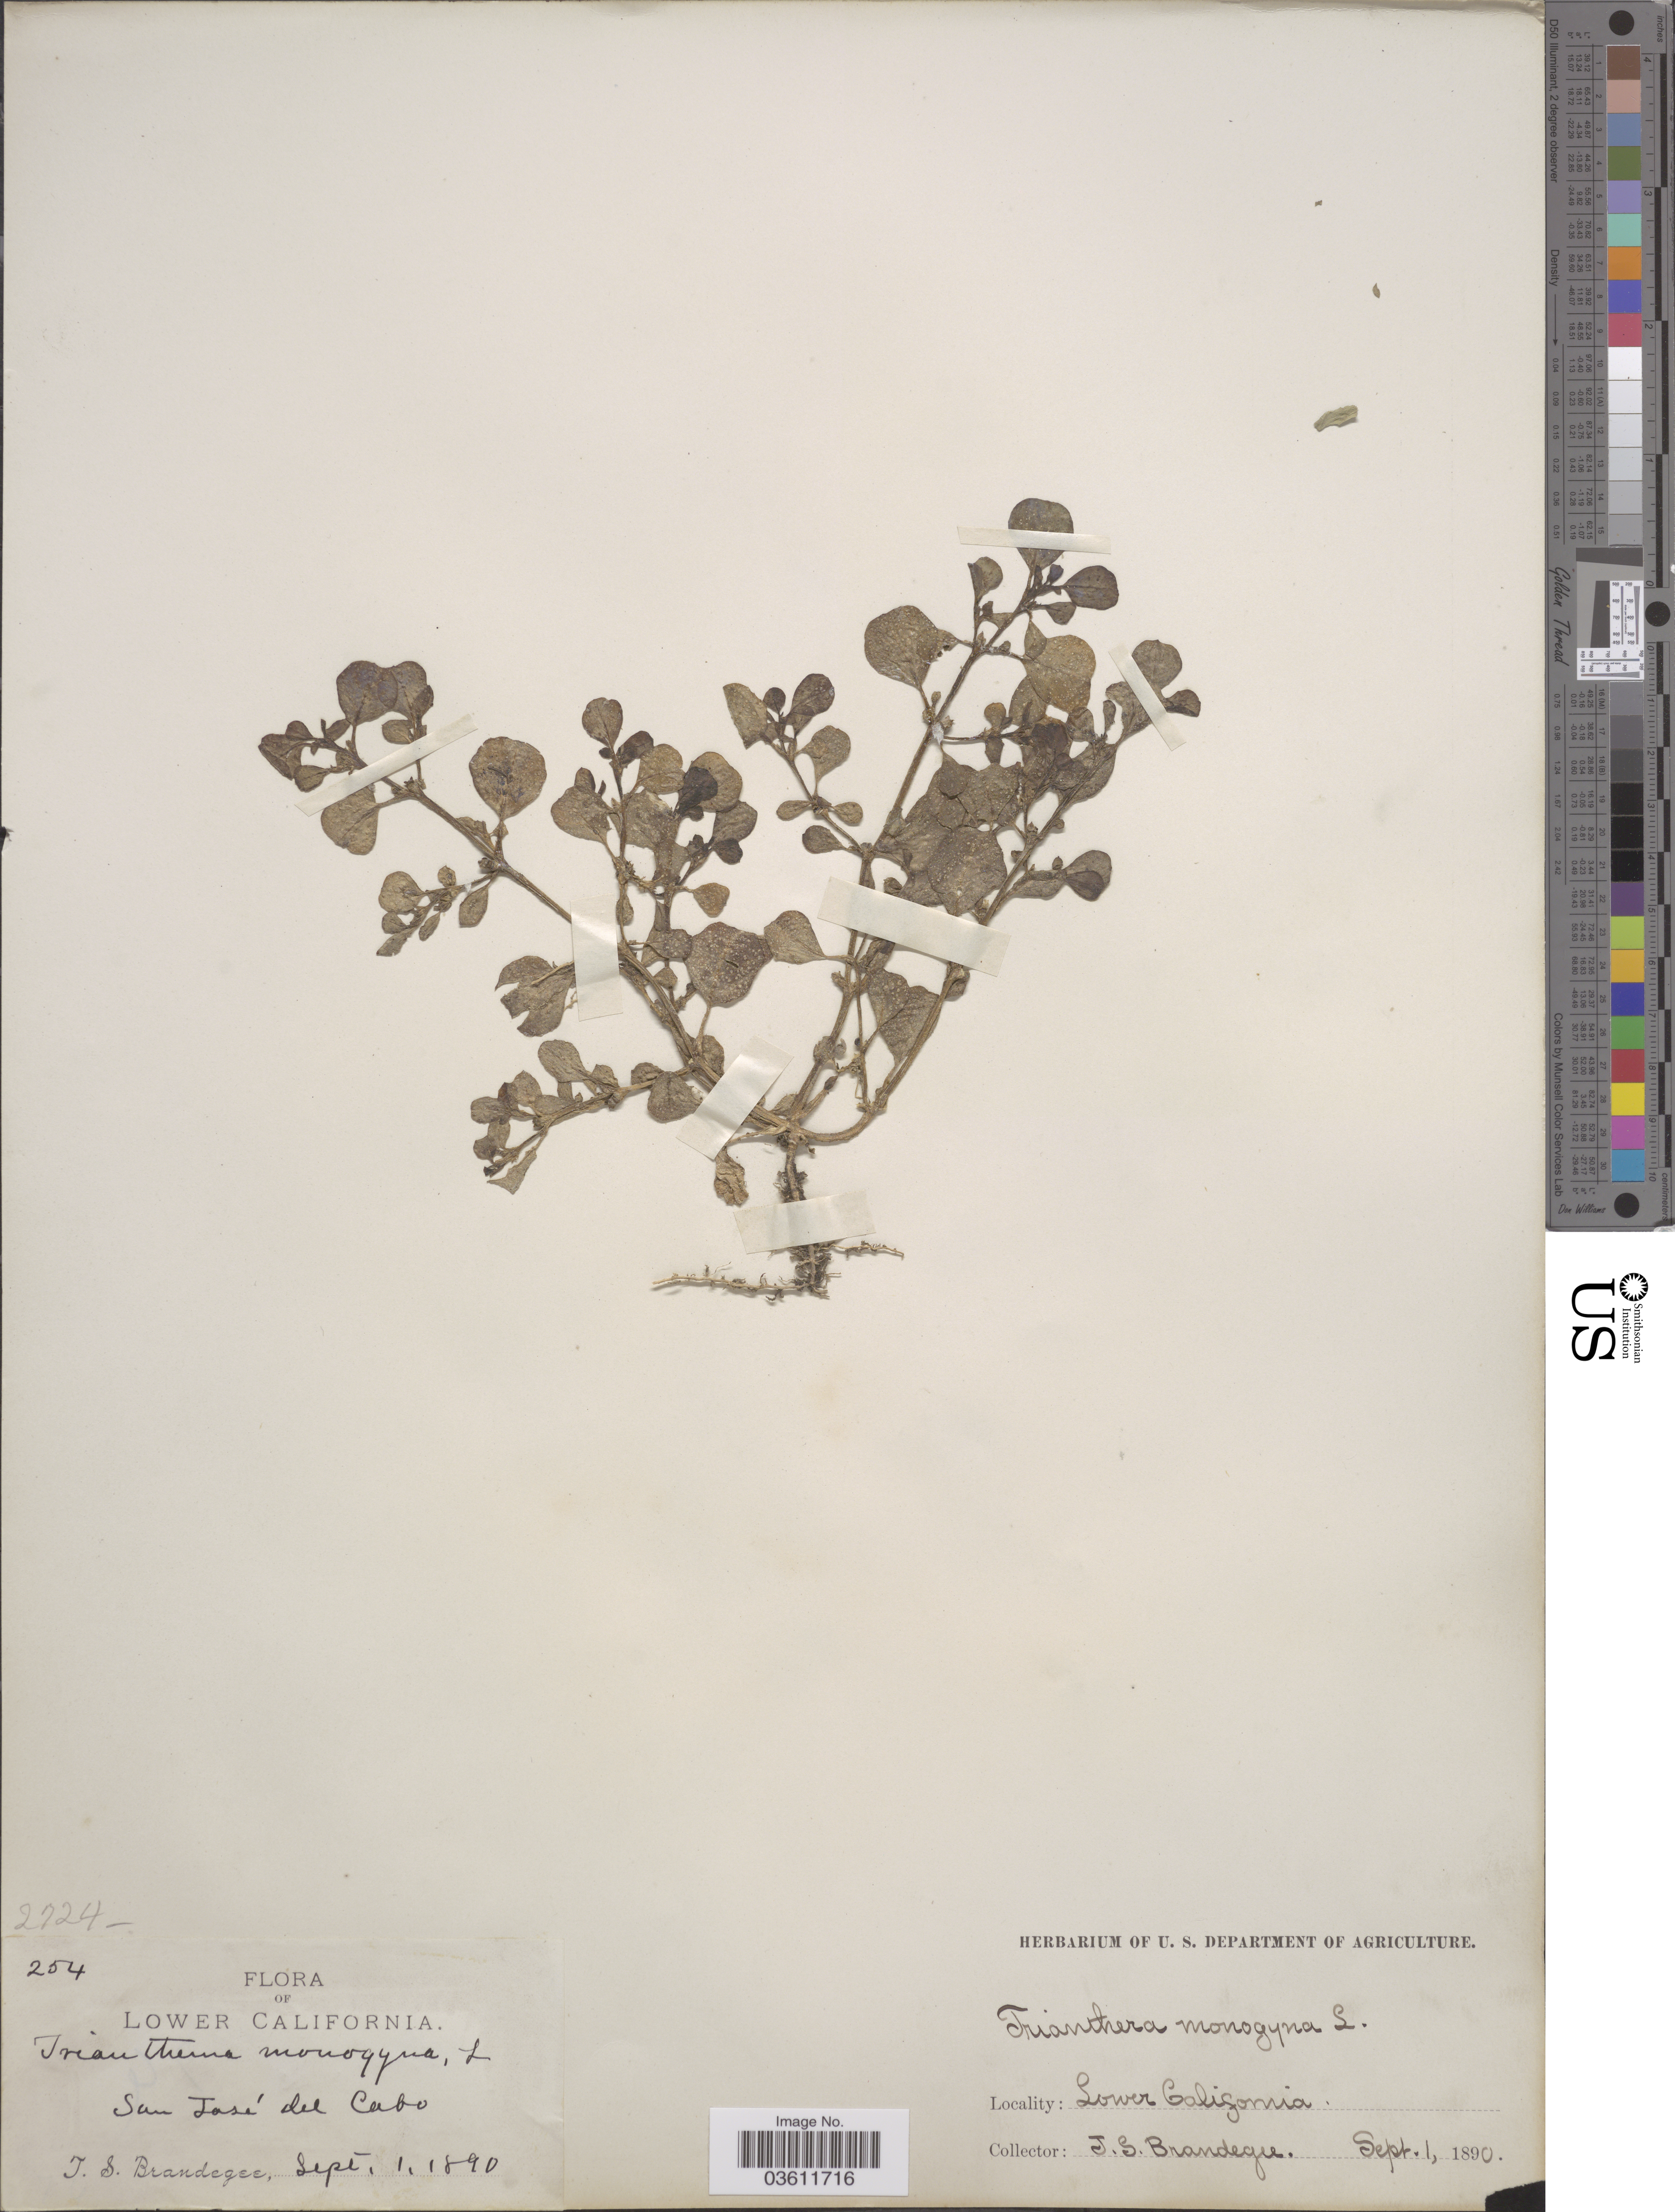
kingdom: Plantae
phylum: Tracheophyta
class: Magnoliopsida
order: Caryophyllales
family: Aizoaceae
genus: Trianthema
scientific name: Trianthema portulacastrum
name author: L.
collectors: T. S. Brandegee (herbarium)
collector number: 254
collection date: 1890-09-01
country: Mexico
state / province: Baja California Sur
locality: Lower California. San José del Cabo.